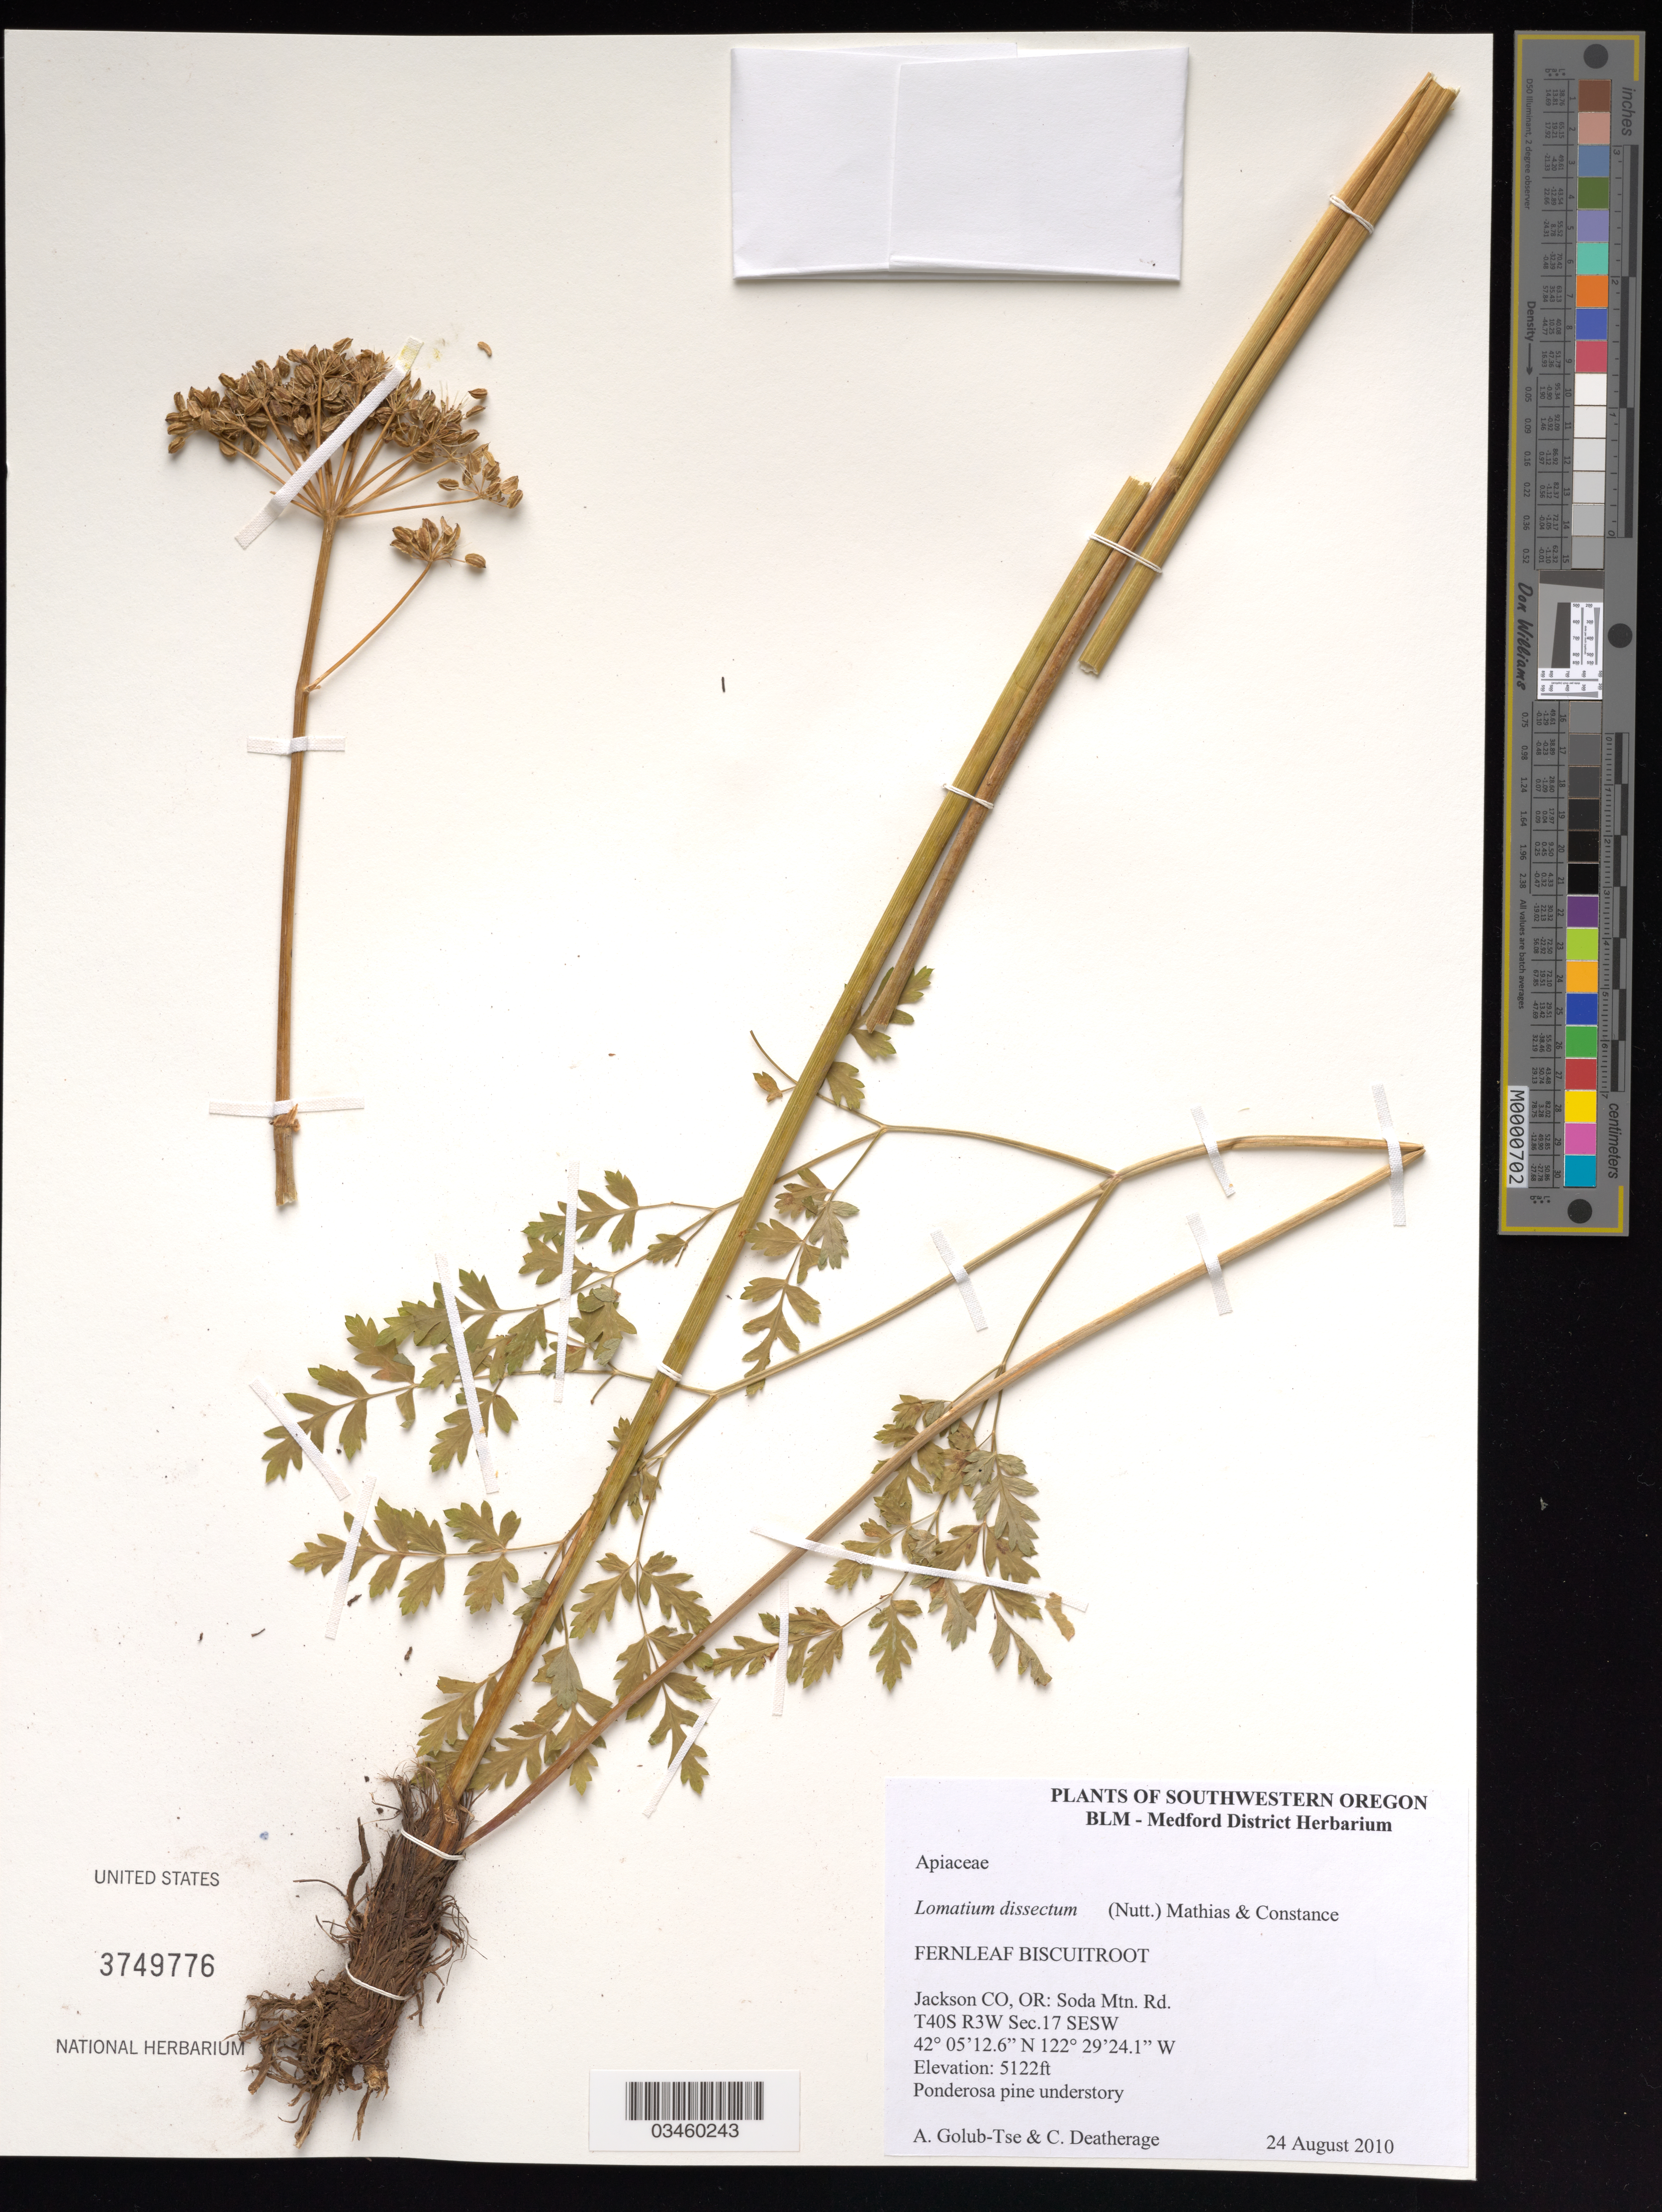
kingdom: Plantae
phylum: Tracheophyta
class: Magnoliopsida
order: Apiales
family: Apiaceae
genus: Lomatium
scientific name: Lomatium dissectum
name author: (Nutt.) Mathias & Constance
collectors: A. Golub-Tse & C. Deatherage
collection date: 2010-08-24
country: United States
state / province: Oregon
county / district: Jackson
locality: Soda Mt. Rd. T40S R3W Sec 17 SESW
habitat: Ponderosa pine understory.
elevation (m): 1561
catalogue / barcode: US 3749776